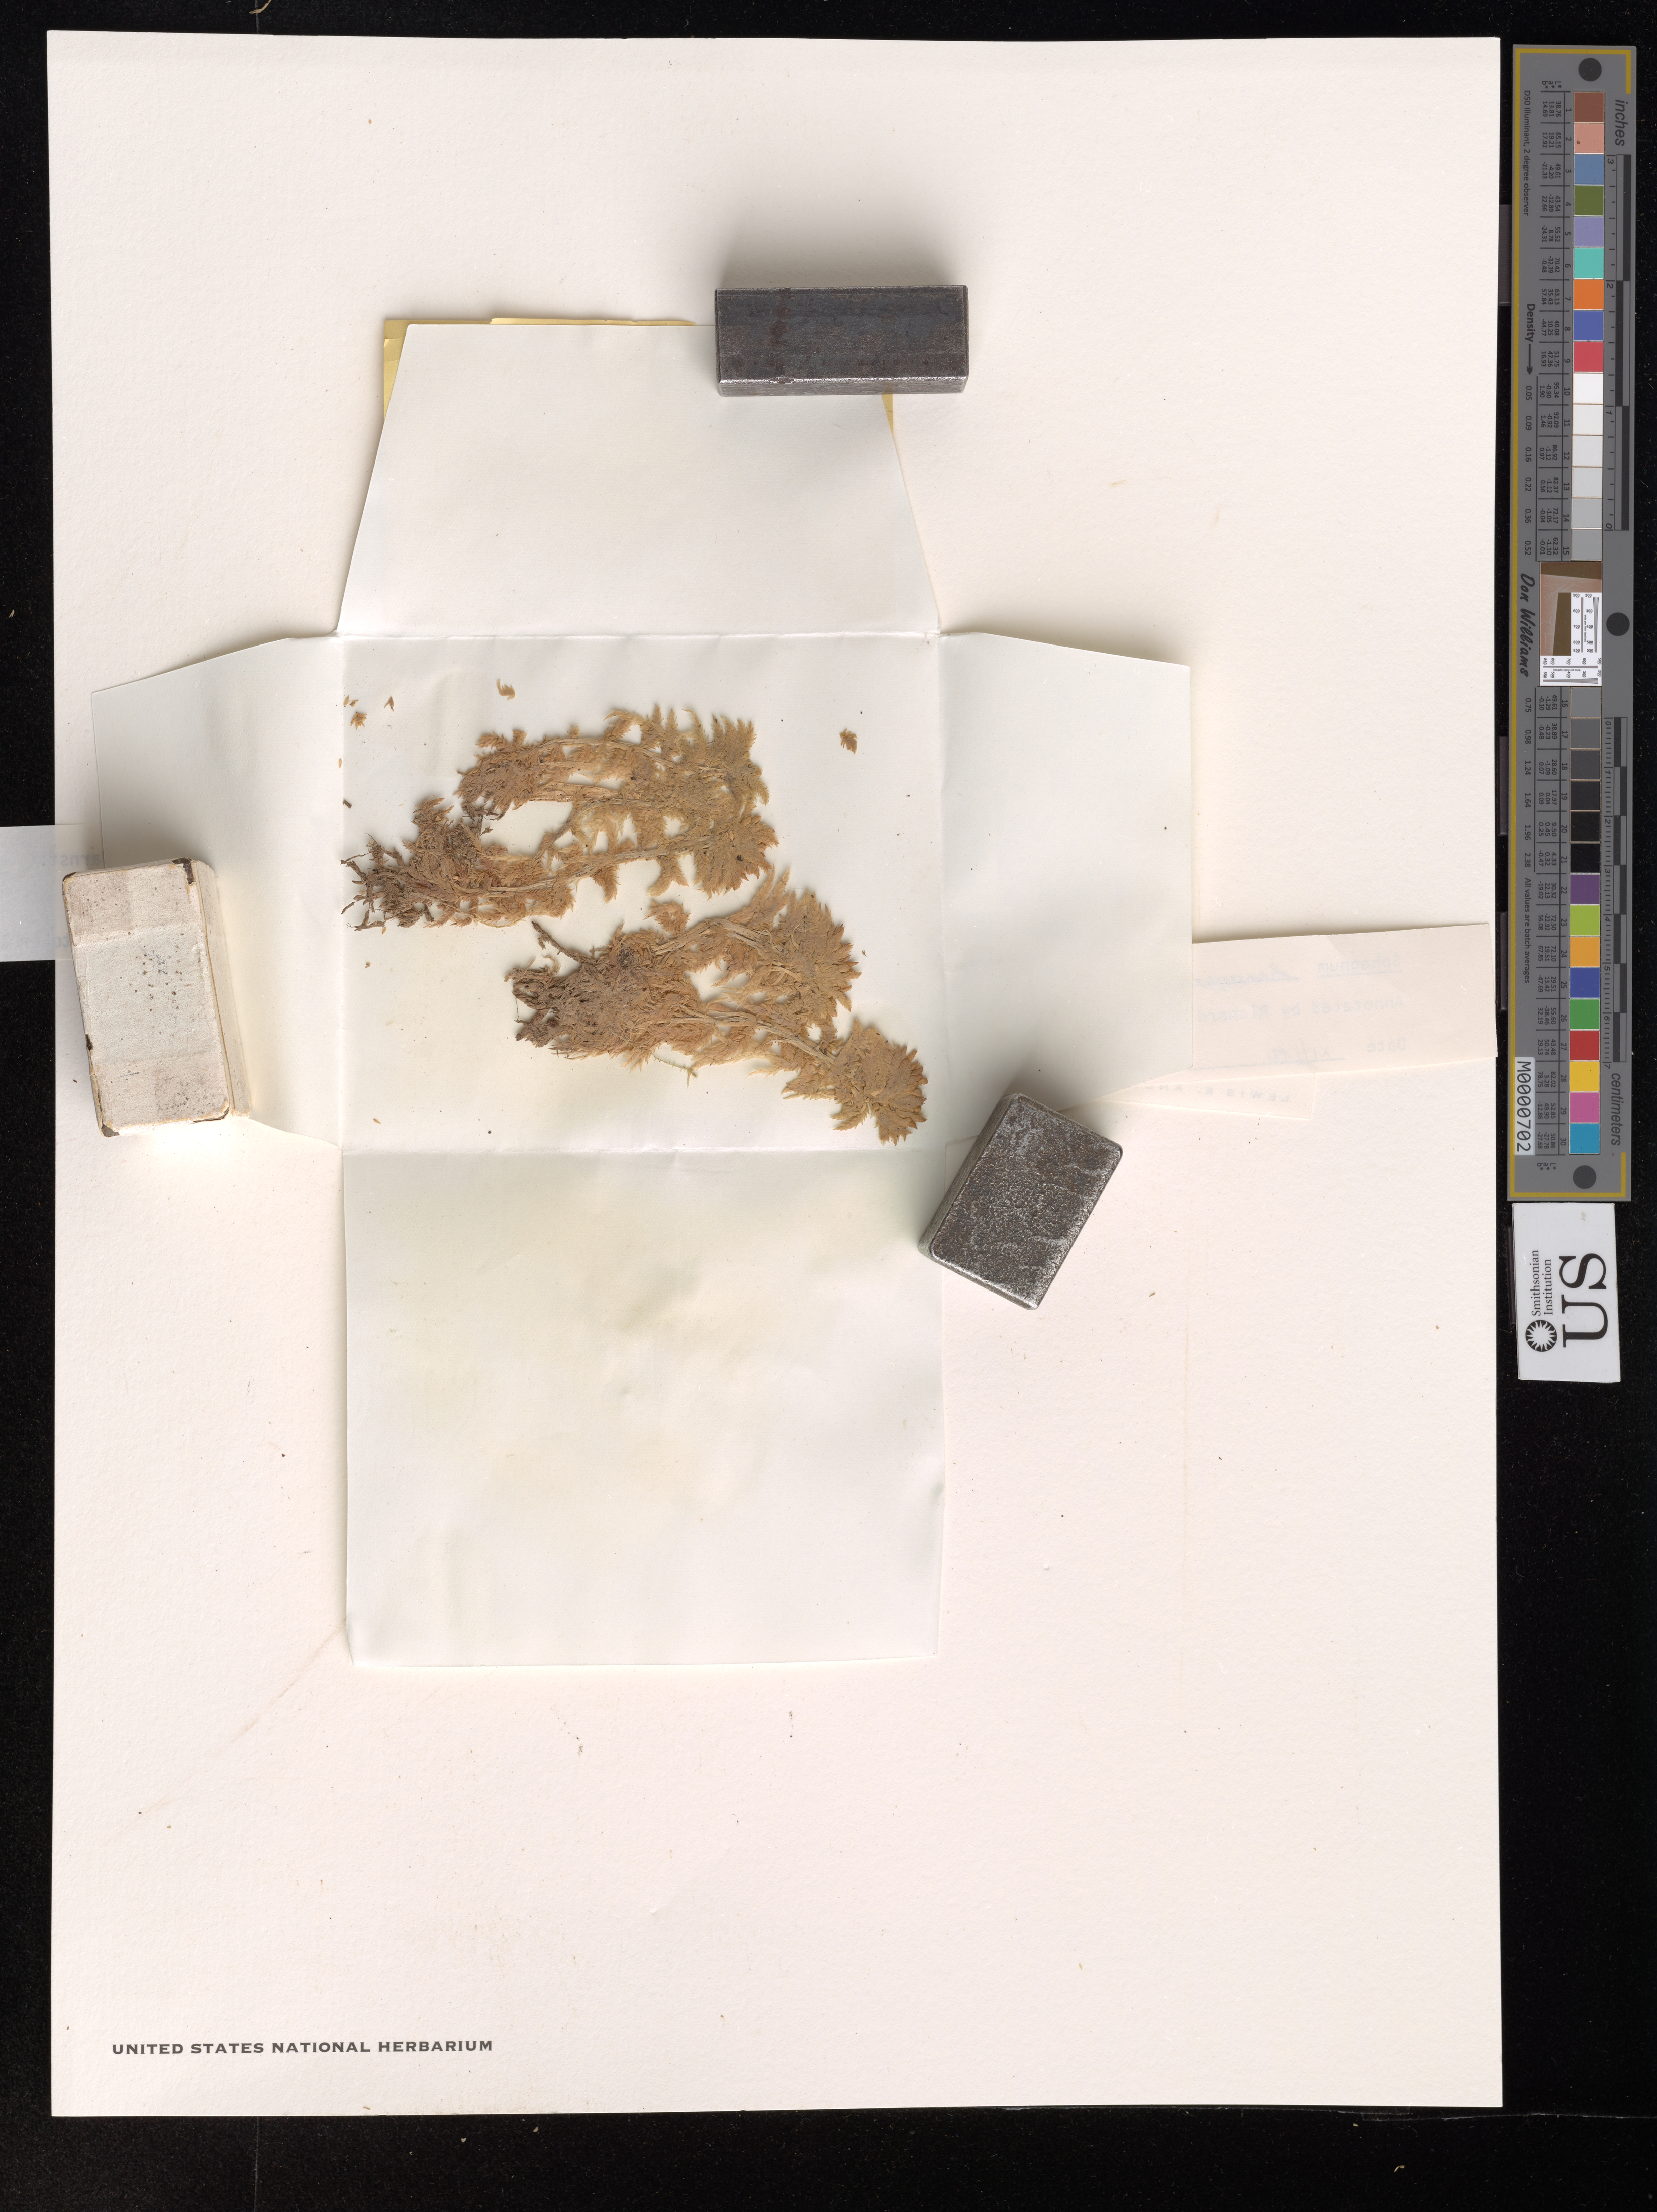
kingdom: Plantae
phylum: Bryophyta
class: Sphagnopsida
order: Sphagnales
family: Sphagnaceae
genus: Sphagnum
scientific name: Sphagnum henryense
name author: Warnst.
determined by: Anderson, L.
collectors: H. H. Bartlett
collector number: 1410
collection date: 1908-09-20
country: United States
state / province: Georgia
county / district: McDuffie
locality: McDuffie County. Vicinity of Thomson.